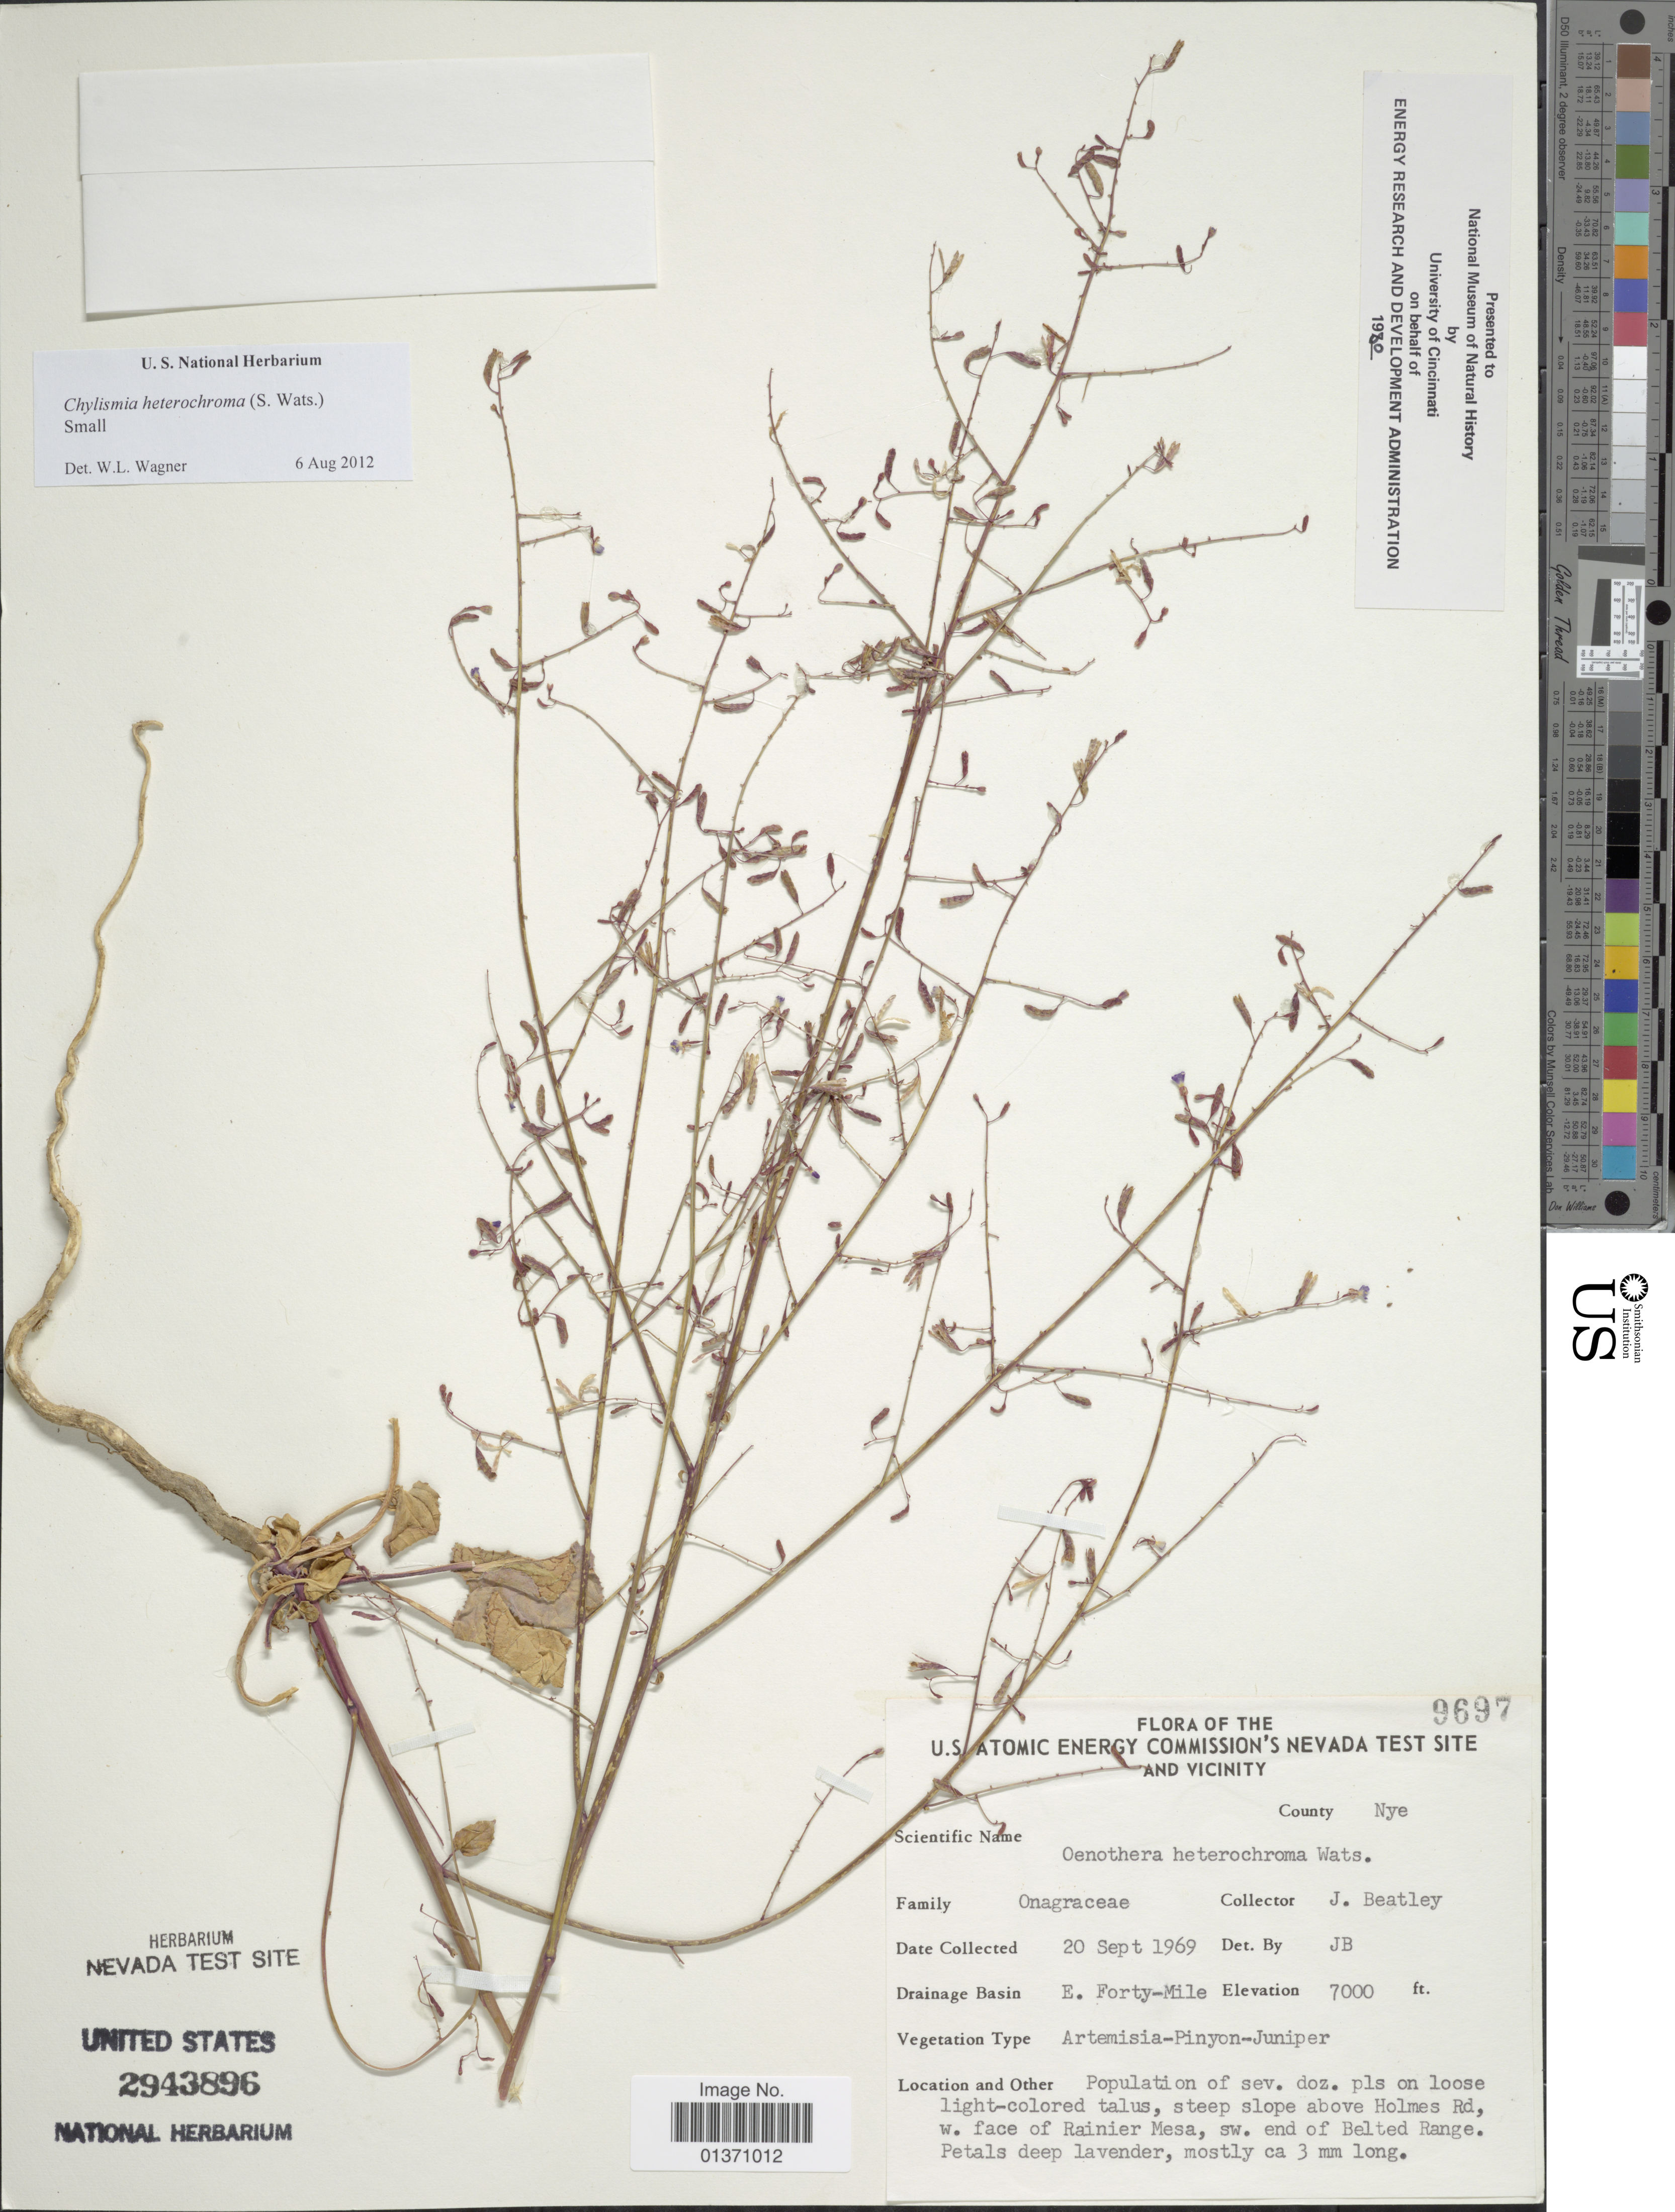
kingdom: Plantae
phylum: Tracheophyta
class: Magnoliopsida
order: Myrtales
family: Onagraceae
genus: Chylismia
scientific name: Chylismia heterochroma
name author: (S. Watson) Small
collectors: J. C. Beatley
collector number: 9697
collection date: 1969-09-20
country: United States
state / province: Nevada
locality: U. S. Atomic Energy Commission's Nevada Test Site and Vicinity, E. Forty-Mile, steep slope above Holmes Rd, w. face of Rainier Mesa, sw. end of Belted Range, County Nye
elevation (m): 2134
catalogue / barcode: US 2943896